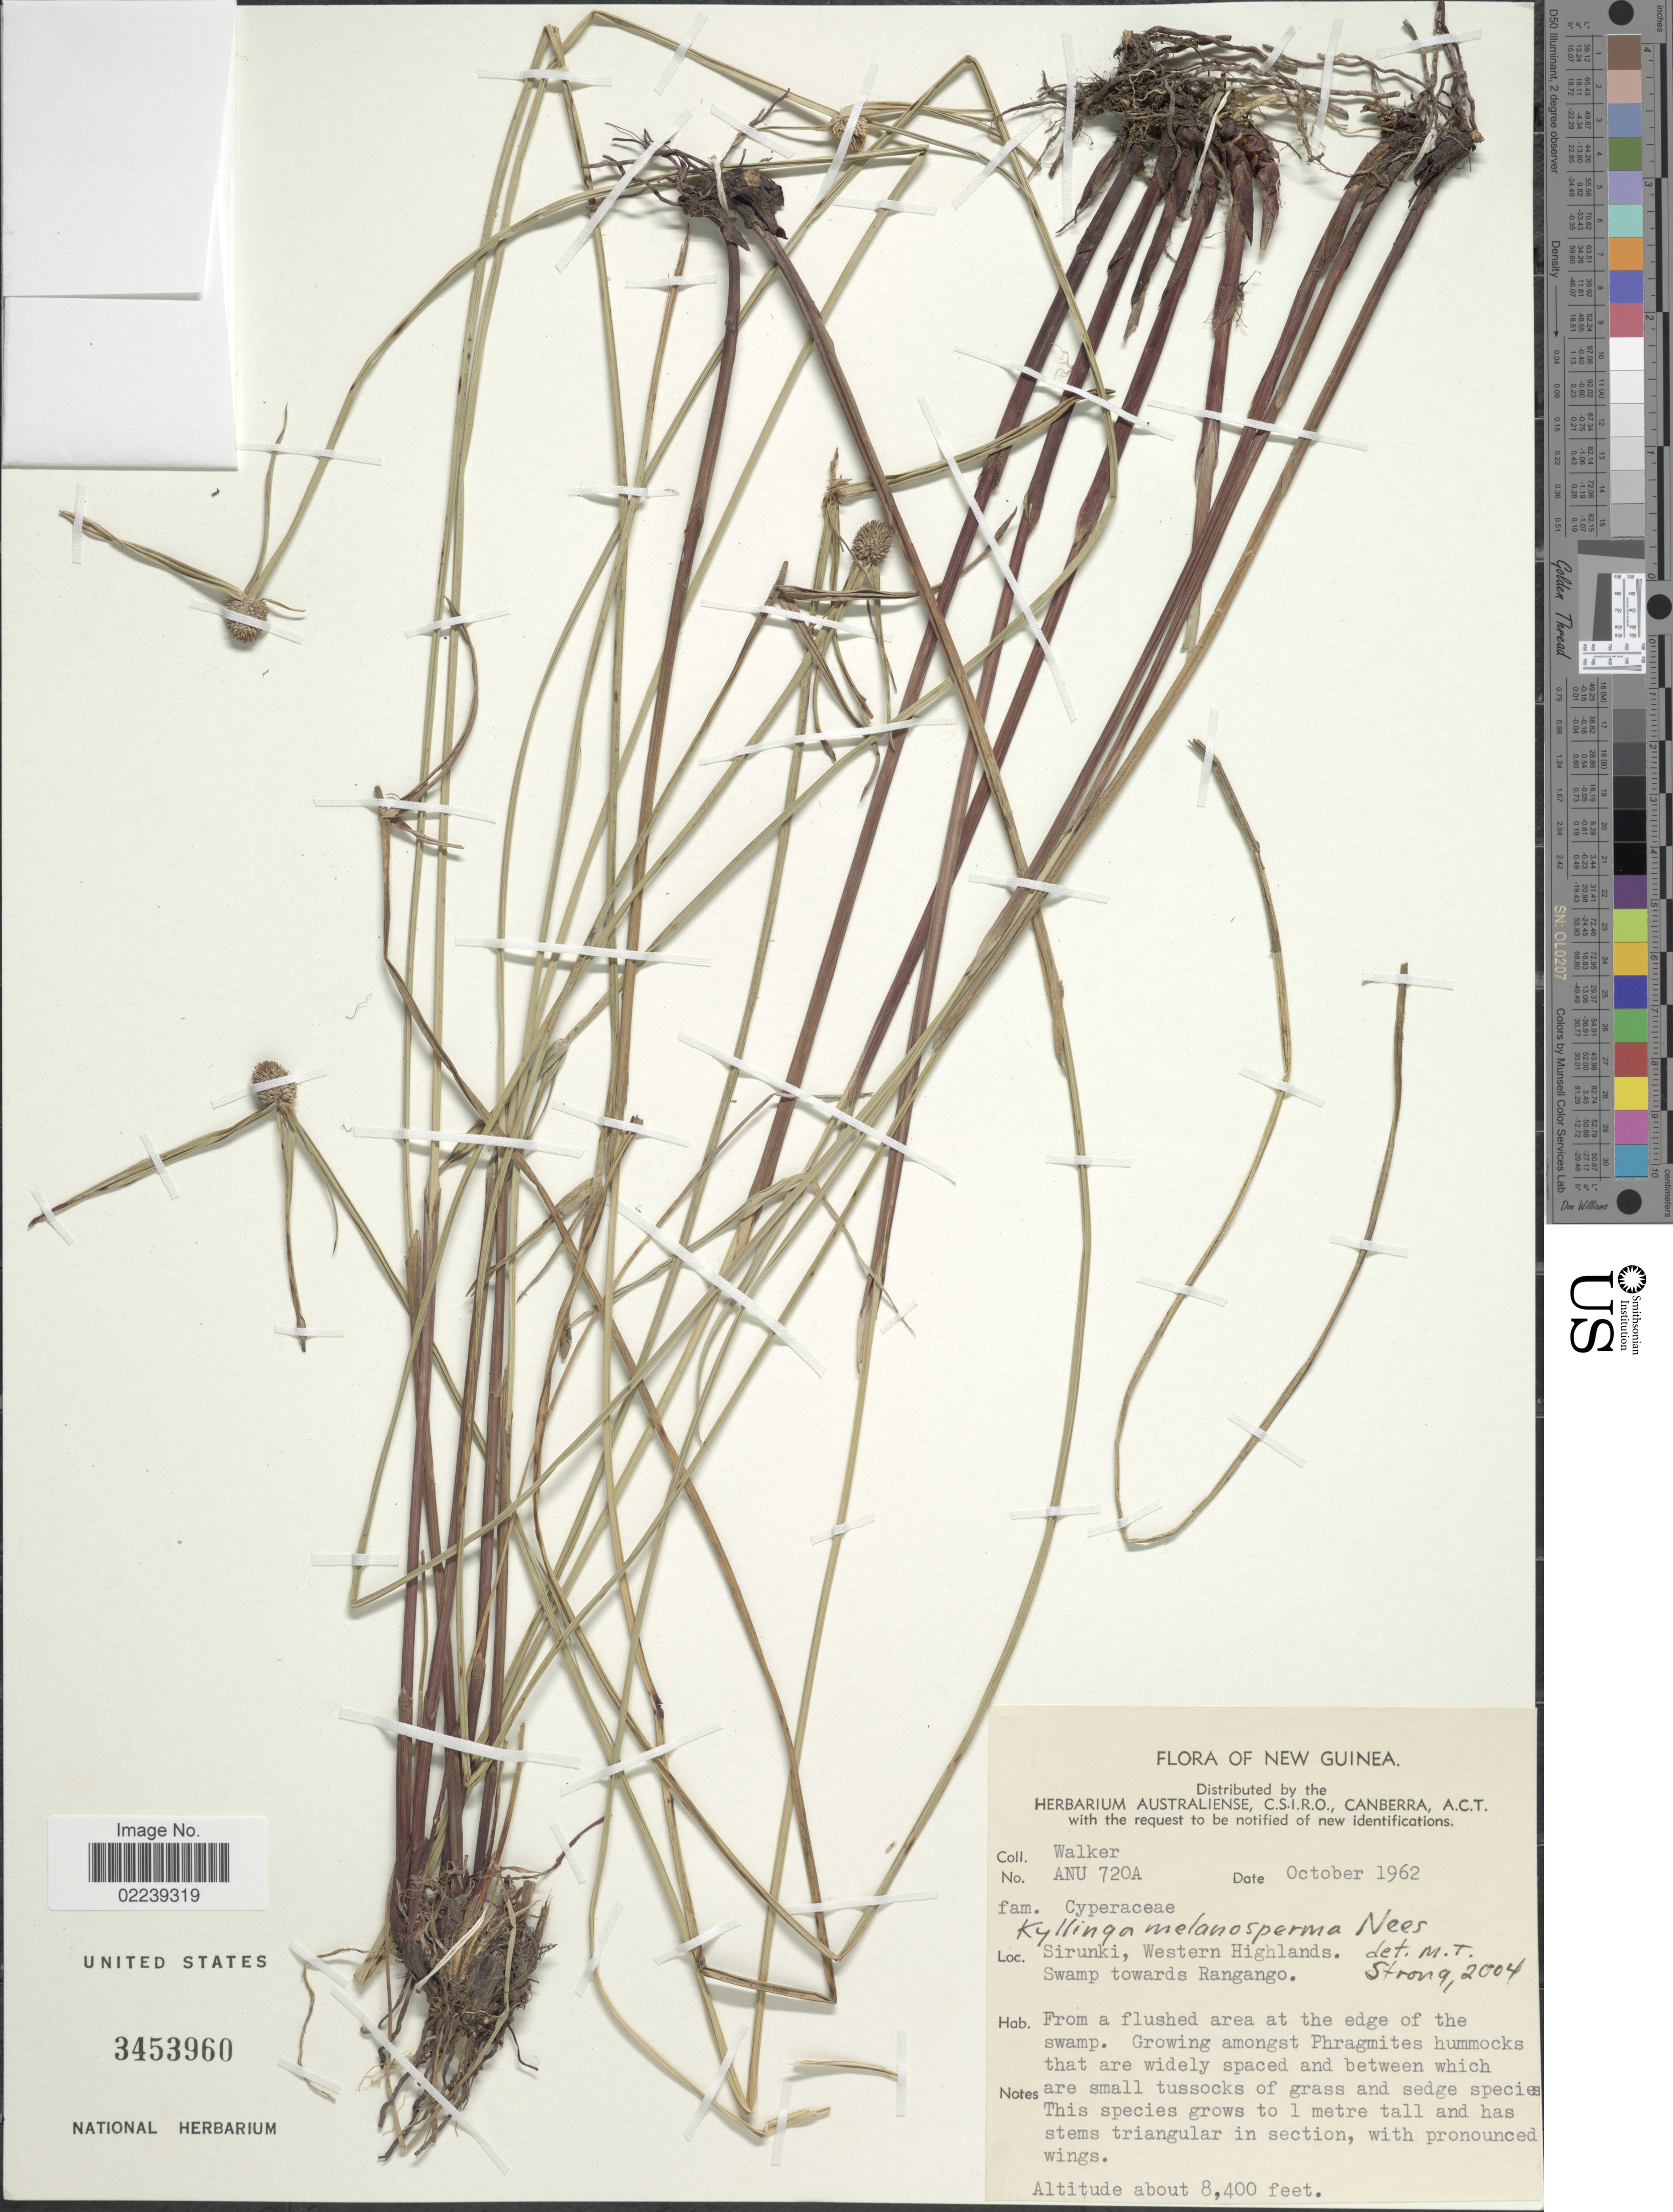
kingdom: Plantae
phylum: Tracheophyta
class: Liliopsida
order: Poales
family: Cyperaceae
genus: Cyperus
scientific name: Cyperus melanospermus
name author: (Nees) Valck. Sur.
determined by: Strong, M. T., (US), Smithsonian Institution - National Museum of Natural History (UNITED STATES)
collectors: -. Walker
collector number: ANU 720A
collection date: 1962-10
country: Papua New Guinea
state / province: Western Highlands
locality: New Guinea, Sirunki, Swamp towards Rangango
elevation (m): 2560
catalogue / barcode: US 3453960